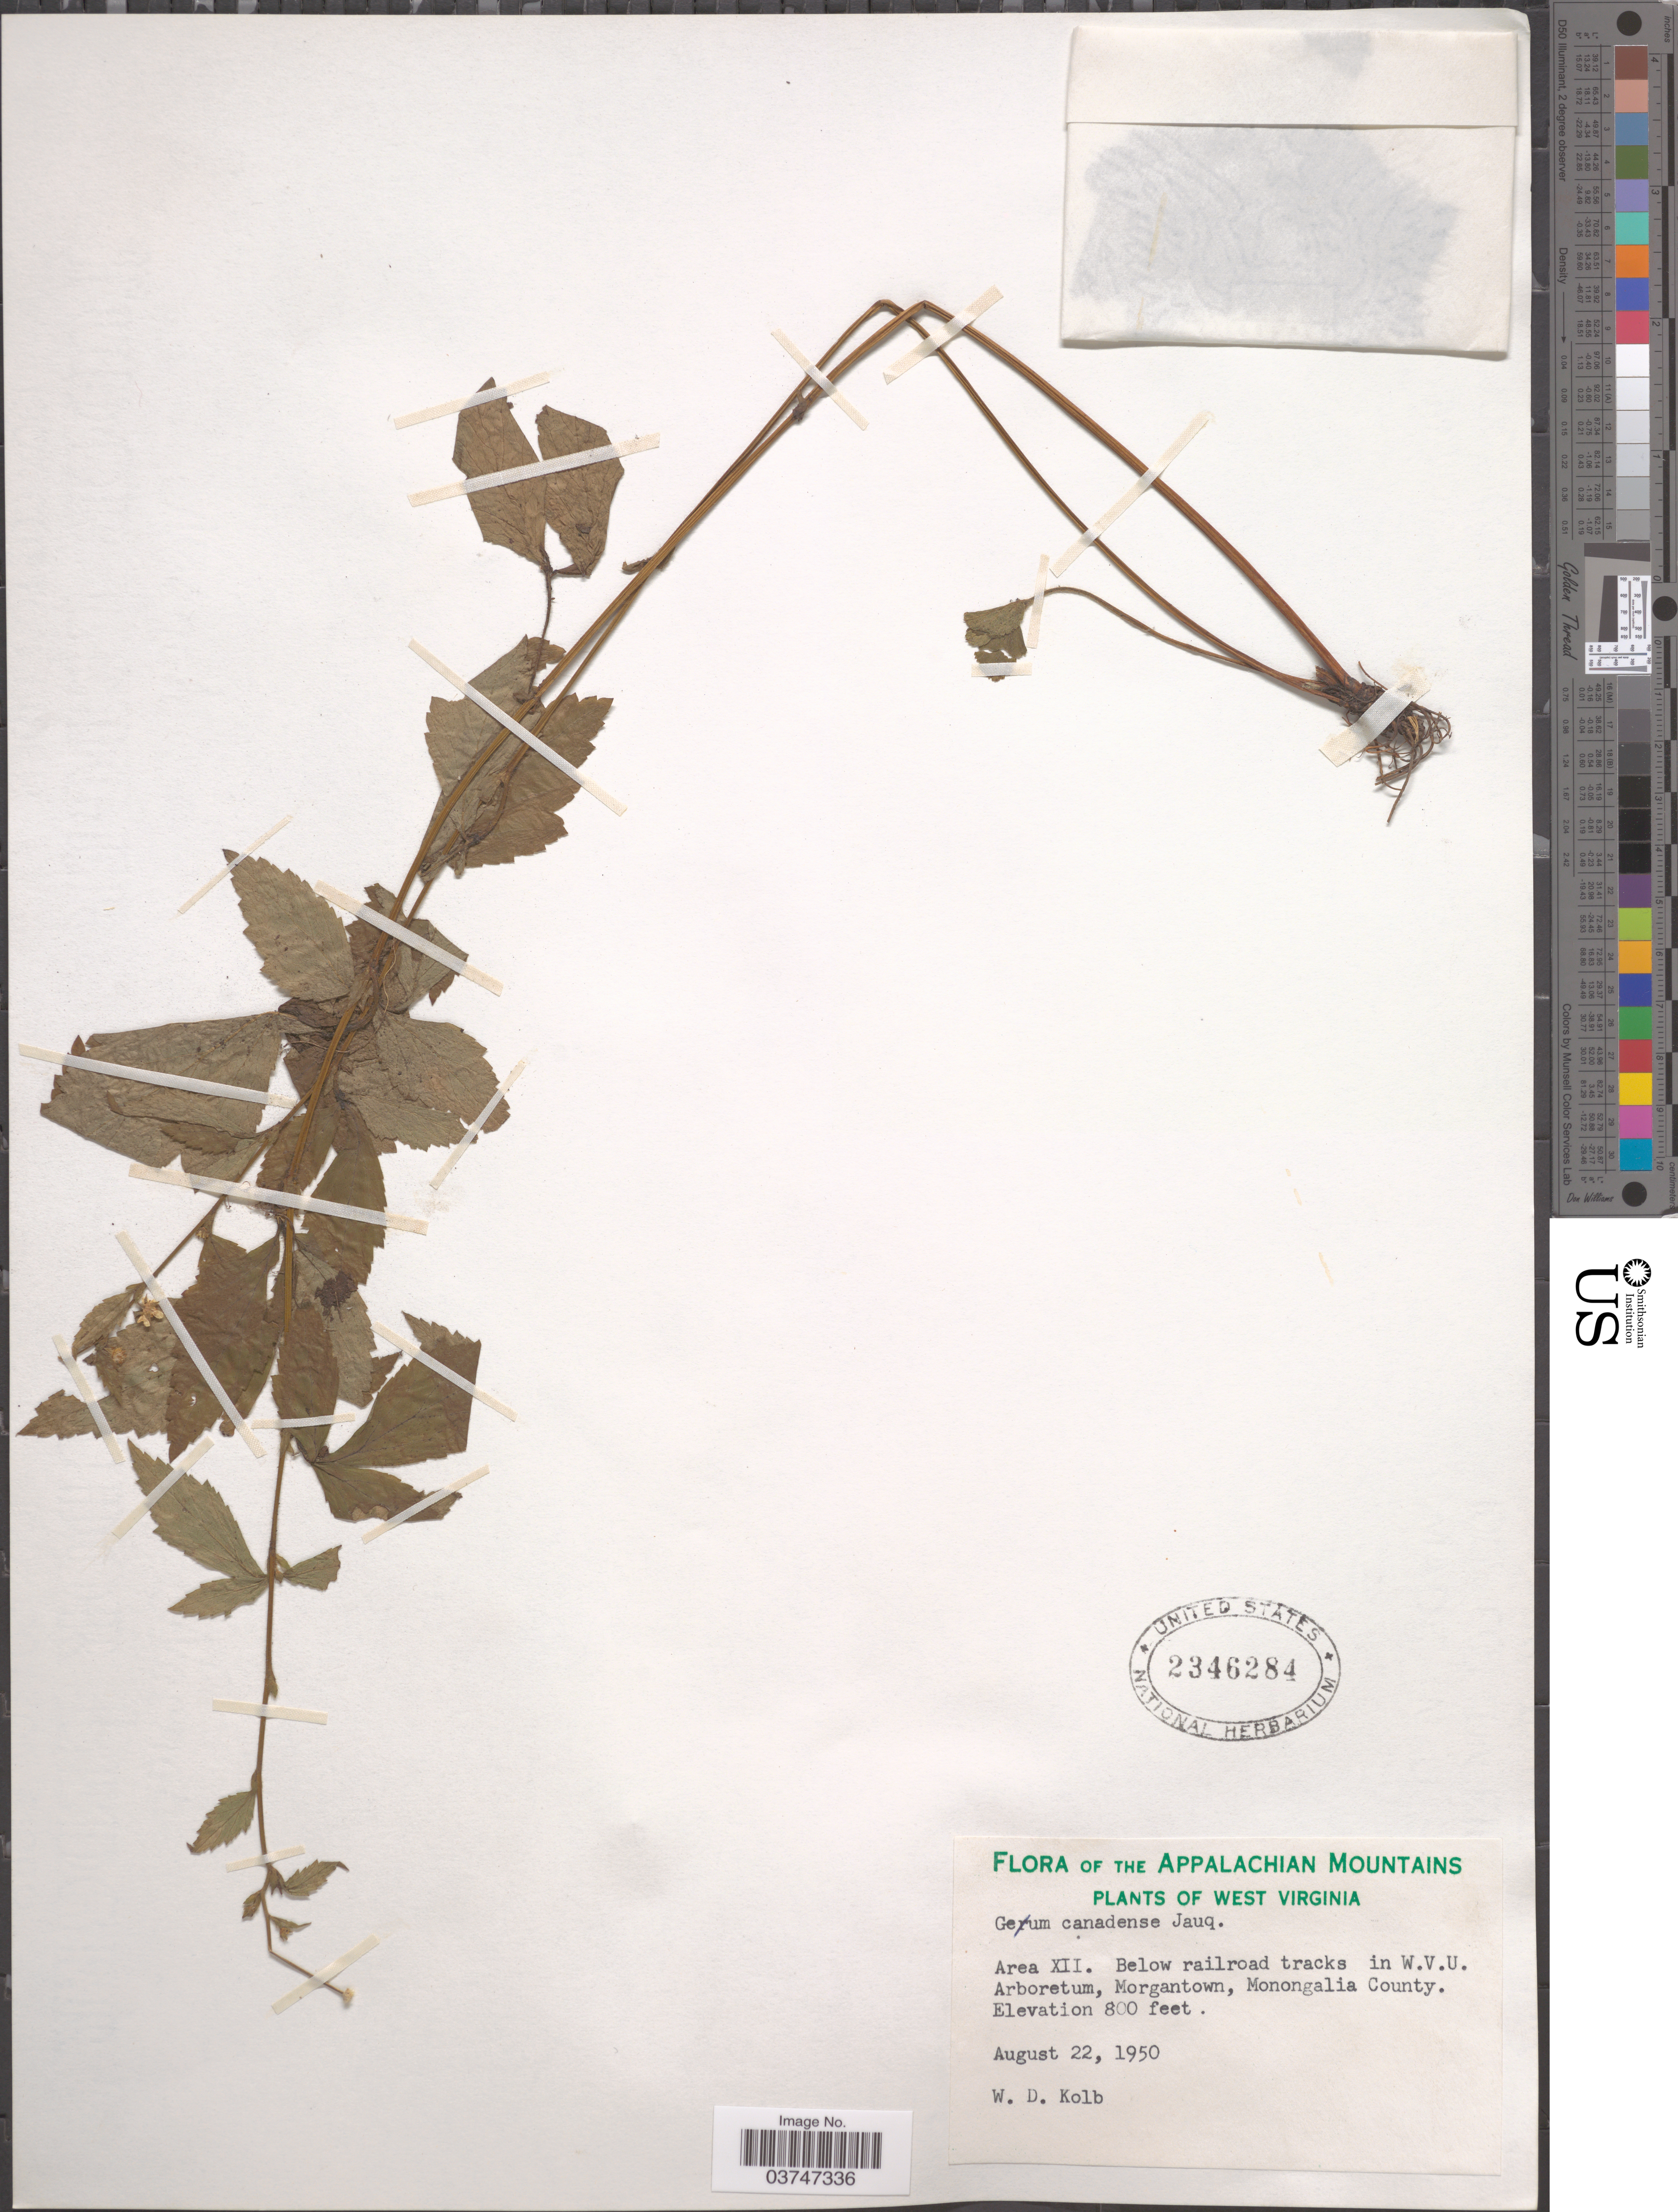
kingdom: Plantae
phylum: Tracheophyta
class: Magnoliopsida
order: Rosales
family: Rosaceae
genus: Geum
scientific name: Geum canadense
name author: Jacq.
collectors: W. Kolb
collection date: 1950-08-22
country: United States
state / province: West Virginia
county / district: Monongalia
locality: Appalachian Mountains. Area XII. Below railroad tracks in W.V.U. Arboretum, Morgantown, Monongalia County.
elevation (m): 244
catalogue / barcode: US 2346284